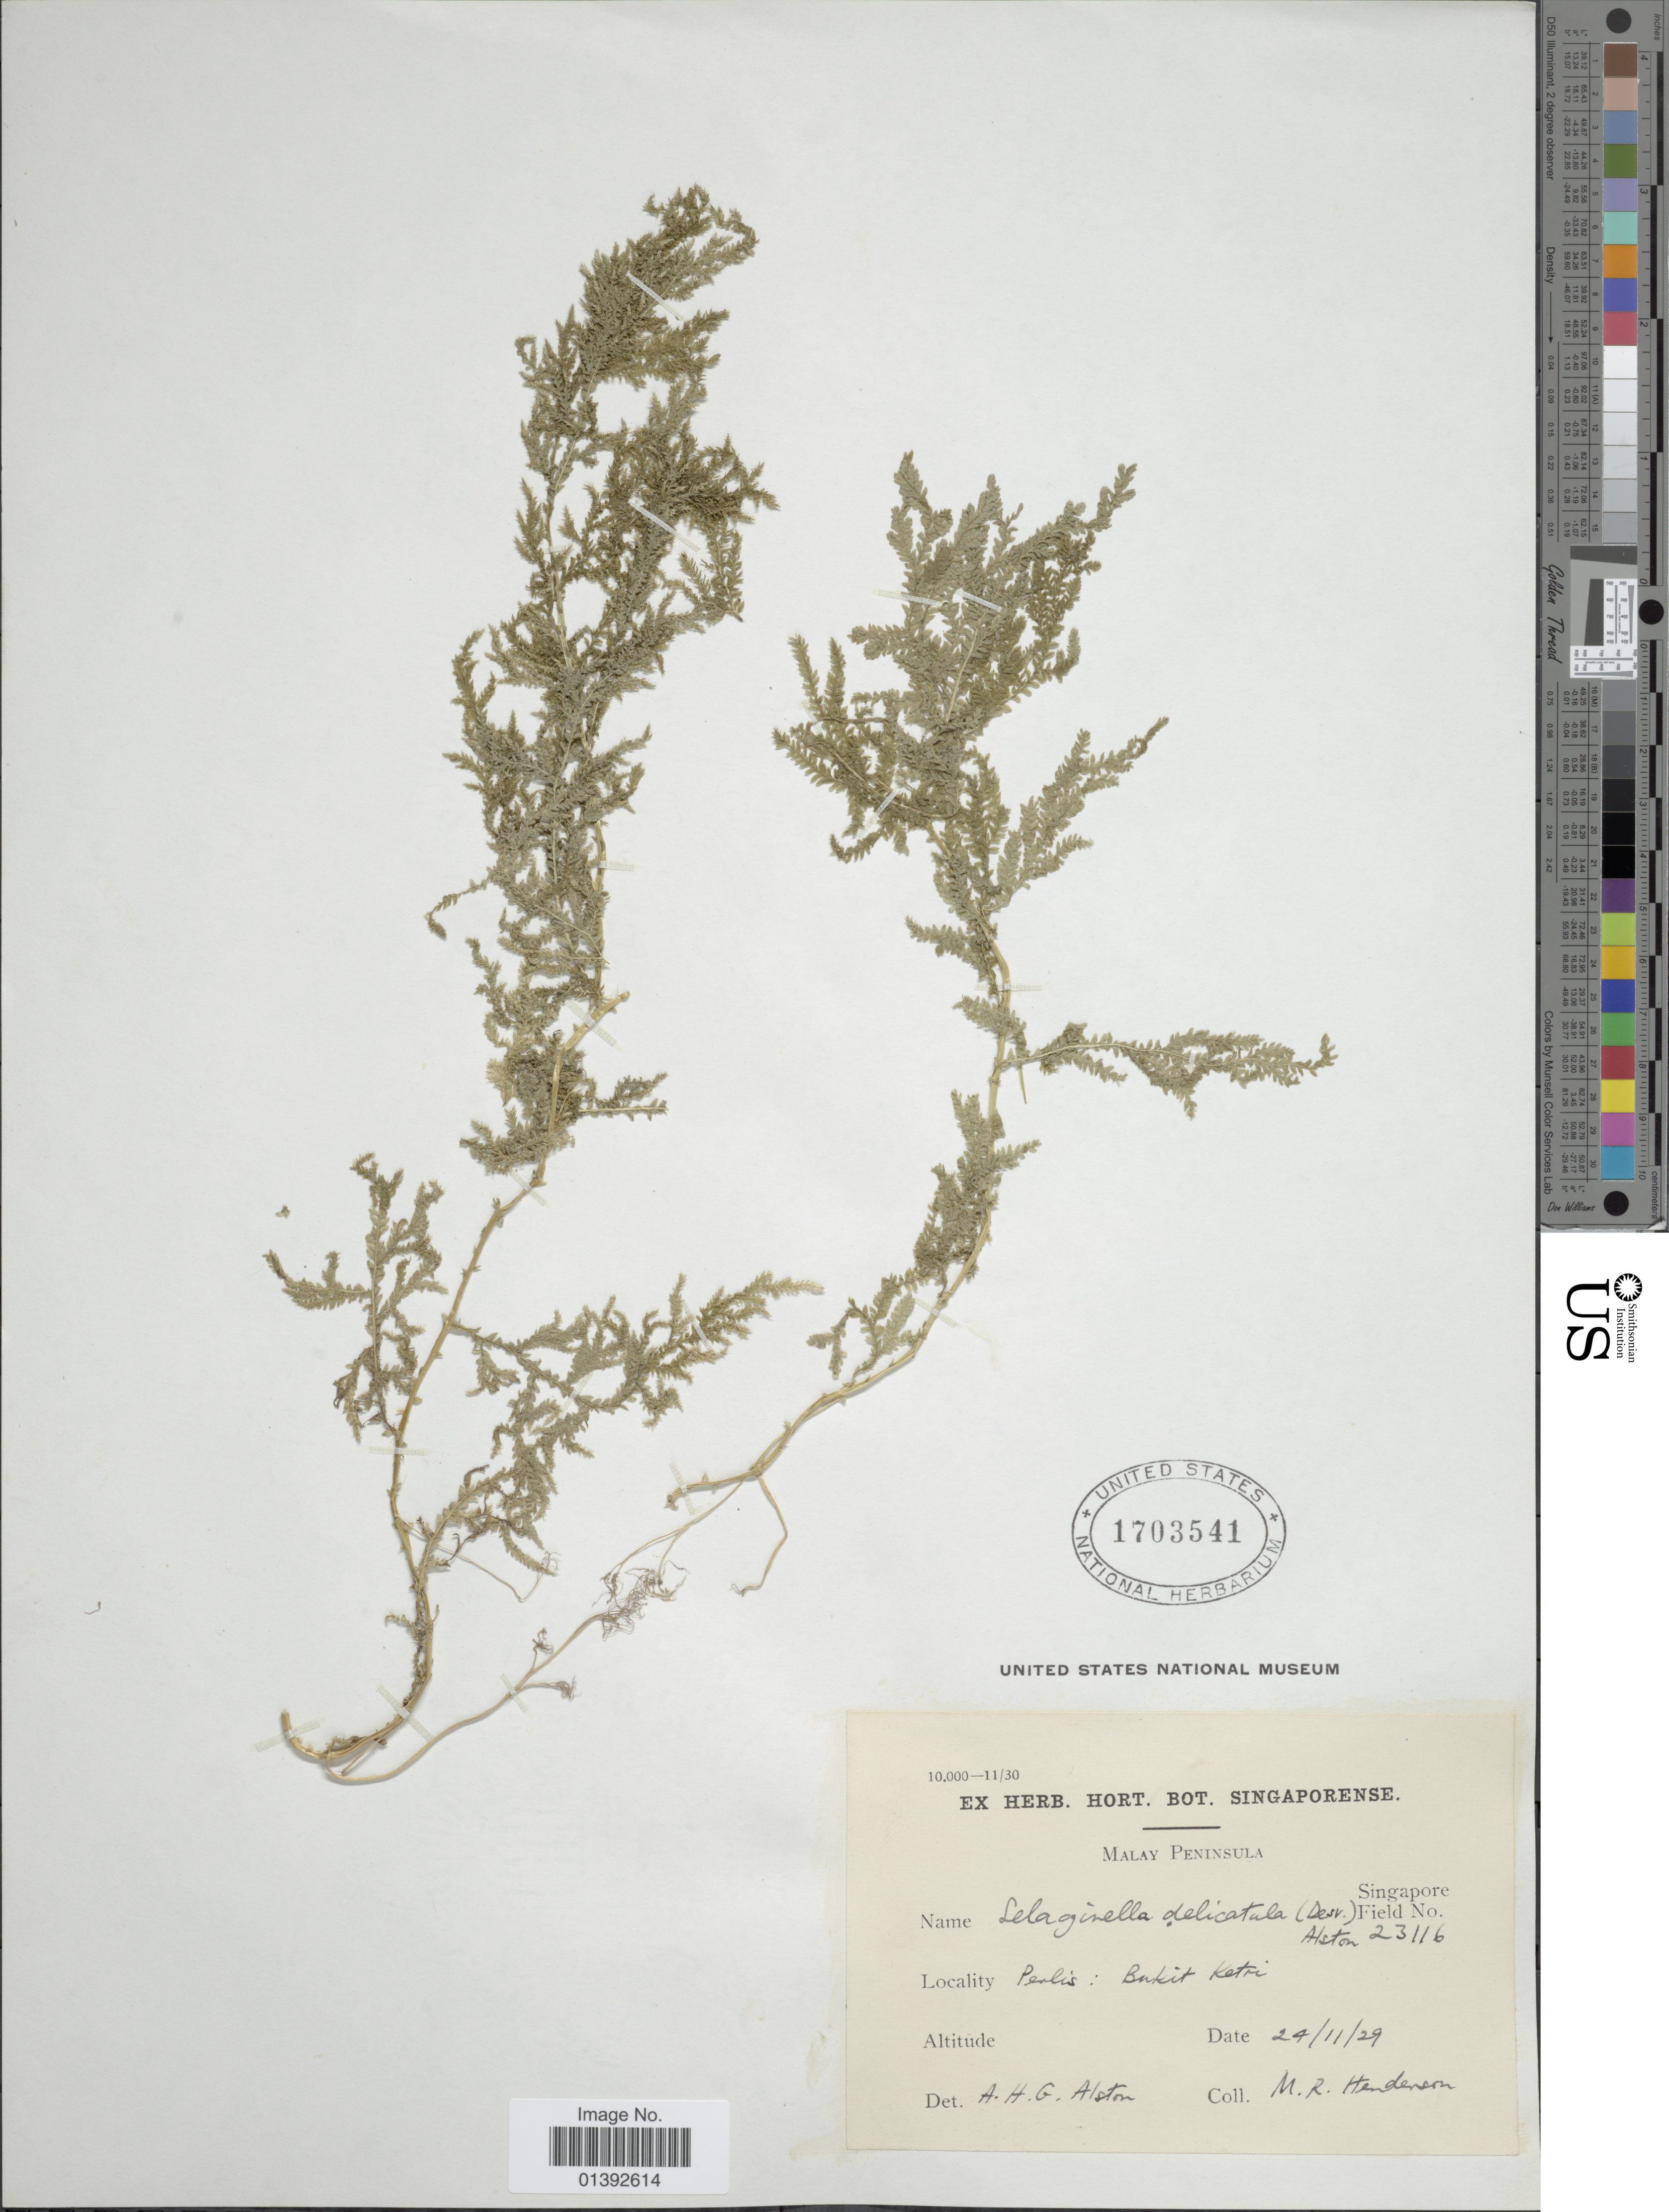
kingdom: Plantae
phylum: Tracheophyta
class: Lycopodiopsida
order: Selaginellales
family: Selaginellaceae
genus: Selaginella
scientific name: Selaginella delicatula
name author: (Desv.) Alston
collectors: M. Henderson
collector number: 23116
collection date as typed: Transcribed d/m/y: 24/11/29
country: Malaysia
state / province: Perlis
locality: Malay Peninsula,Perlis: Bukit Keta [interpreted]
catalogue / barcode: US 1703541